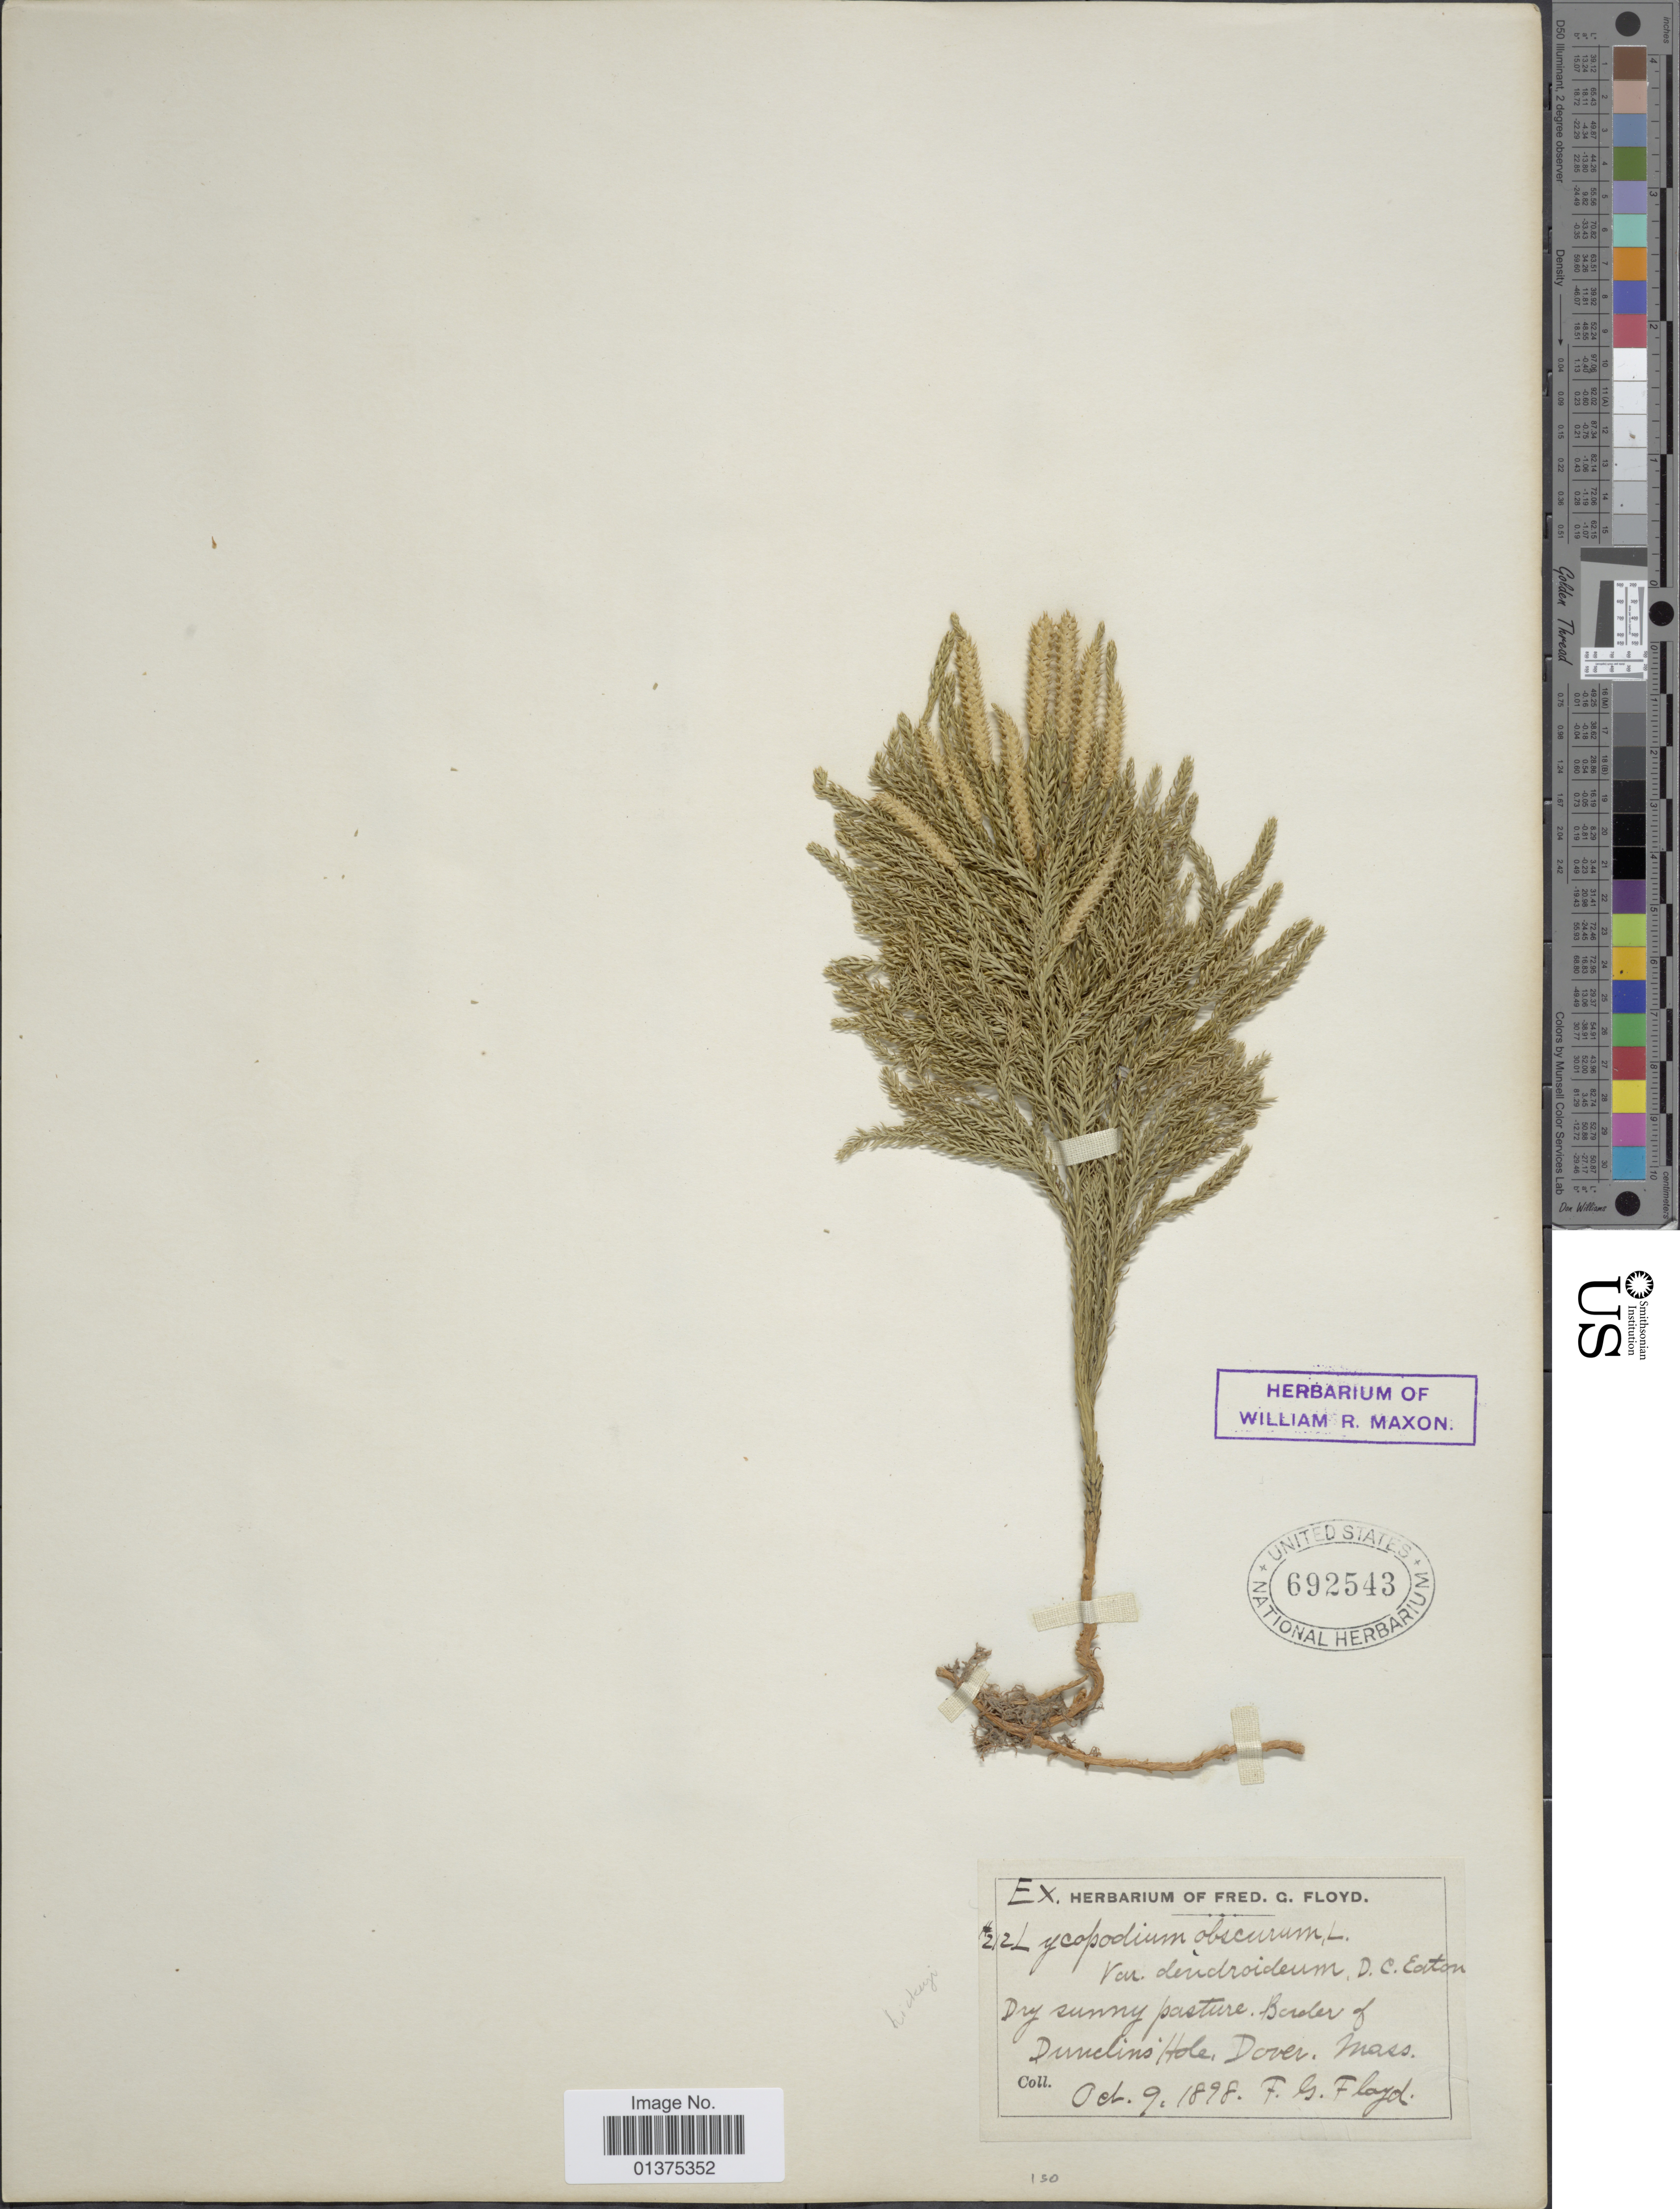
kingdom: Plantae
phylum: Tracheophyta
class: Lycopodiopsida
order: Lycopodiales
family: Lycopodiaceae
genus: Dendrolycopodium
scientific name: Dendrolycopodium hickeyi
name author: (W.H. Wagner et al.) A. Haines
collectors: F. G. Floyd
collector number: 212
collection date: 1898-10-09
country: United States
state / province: Massachusetts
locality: Dunclins Hole, Dover [interpreted]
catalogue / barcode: US 692543